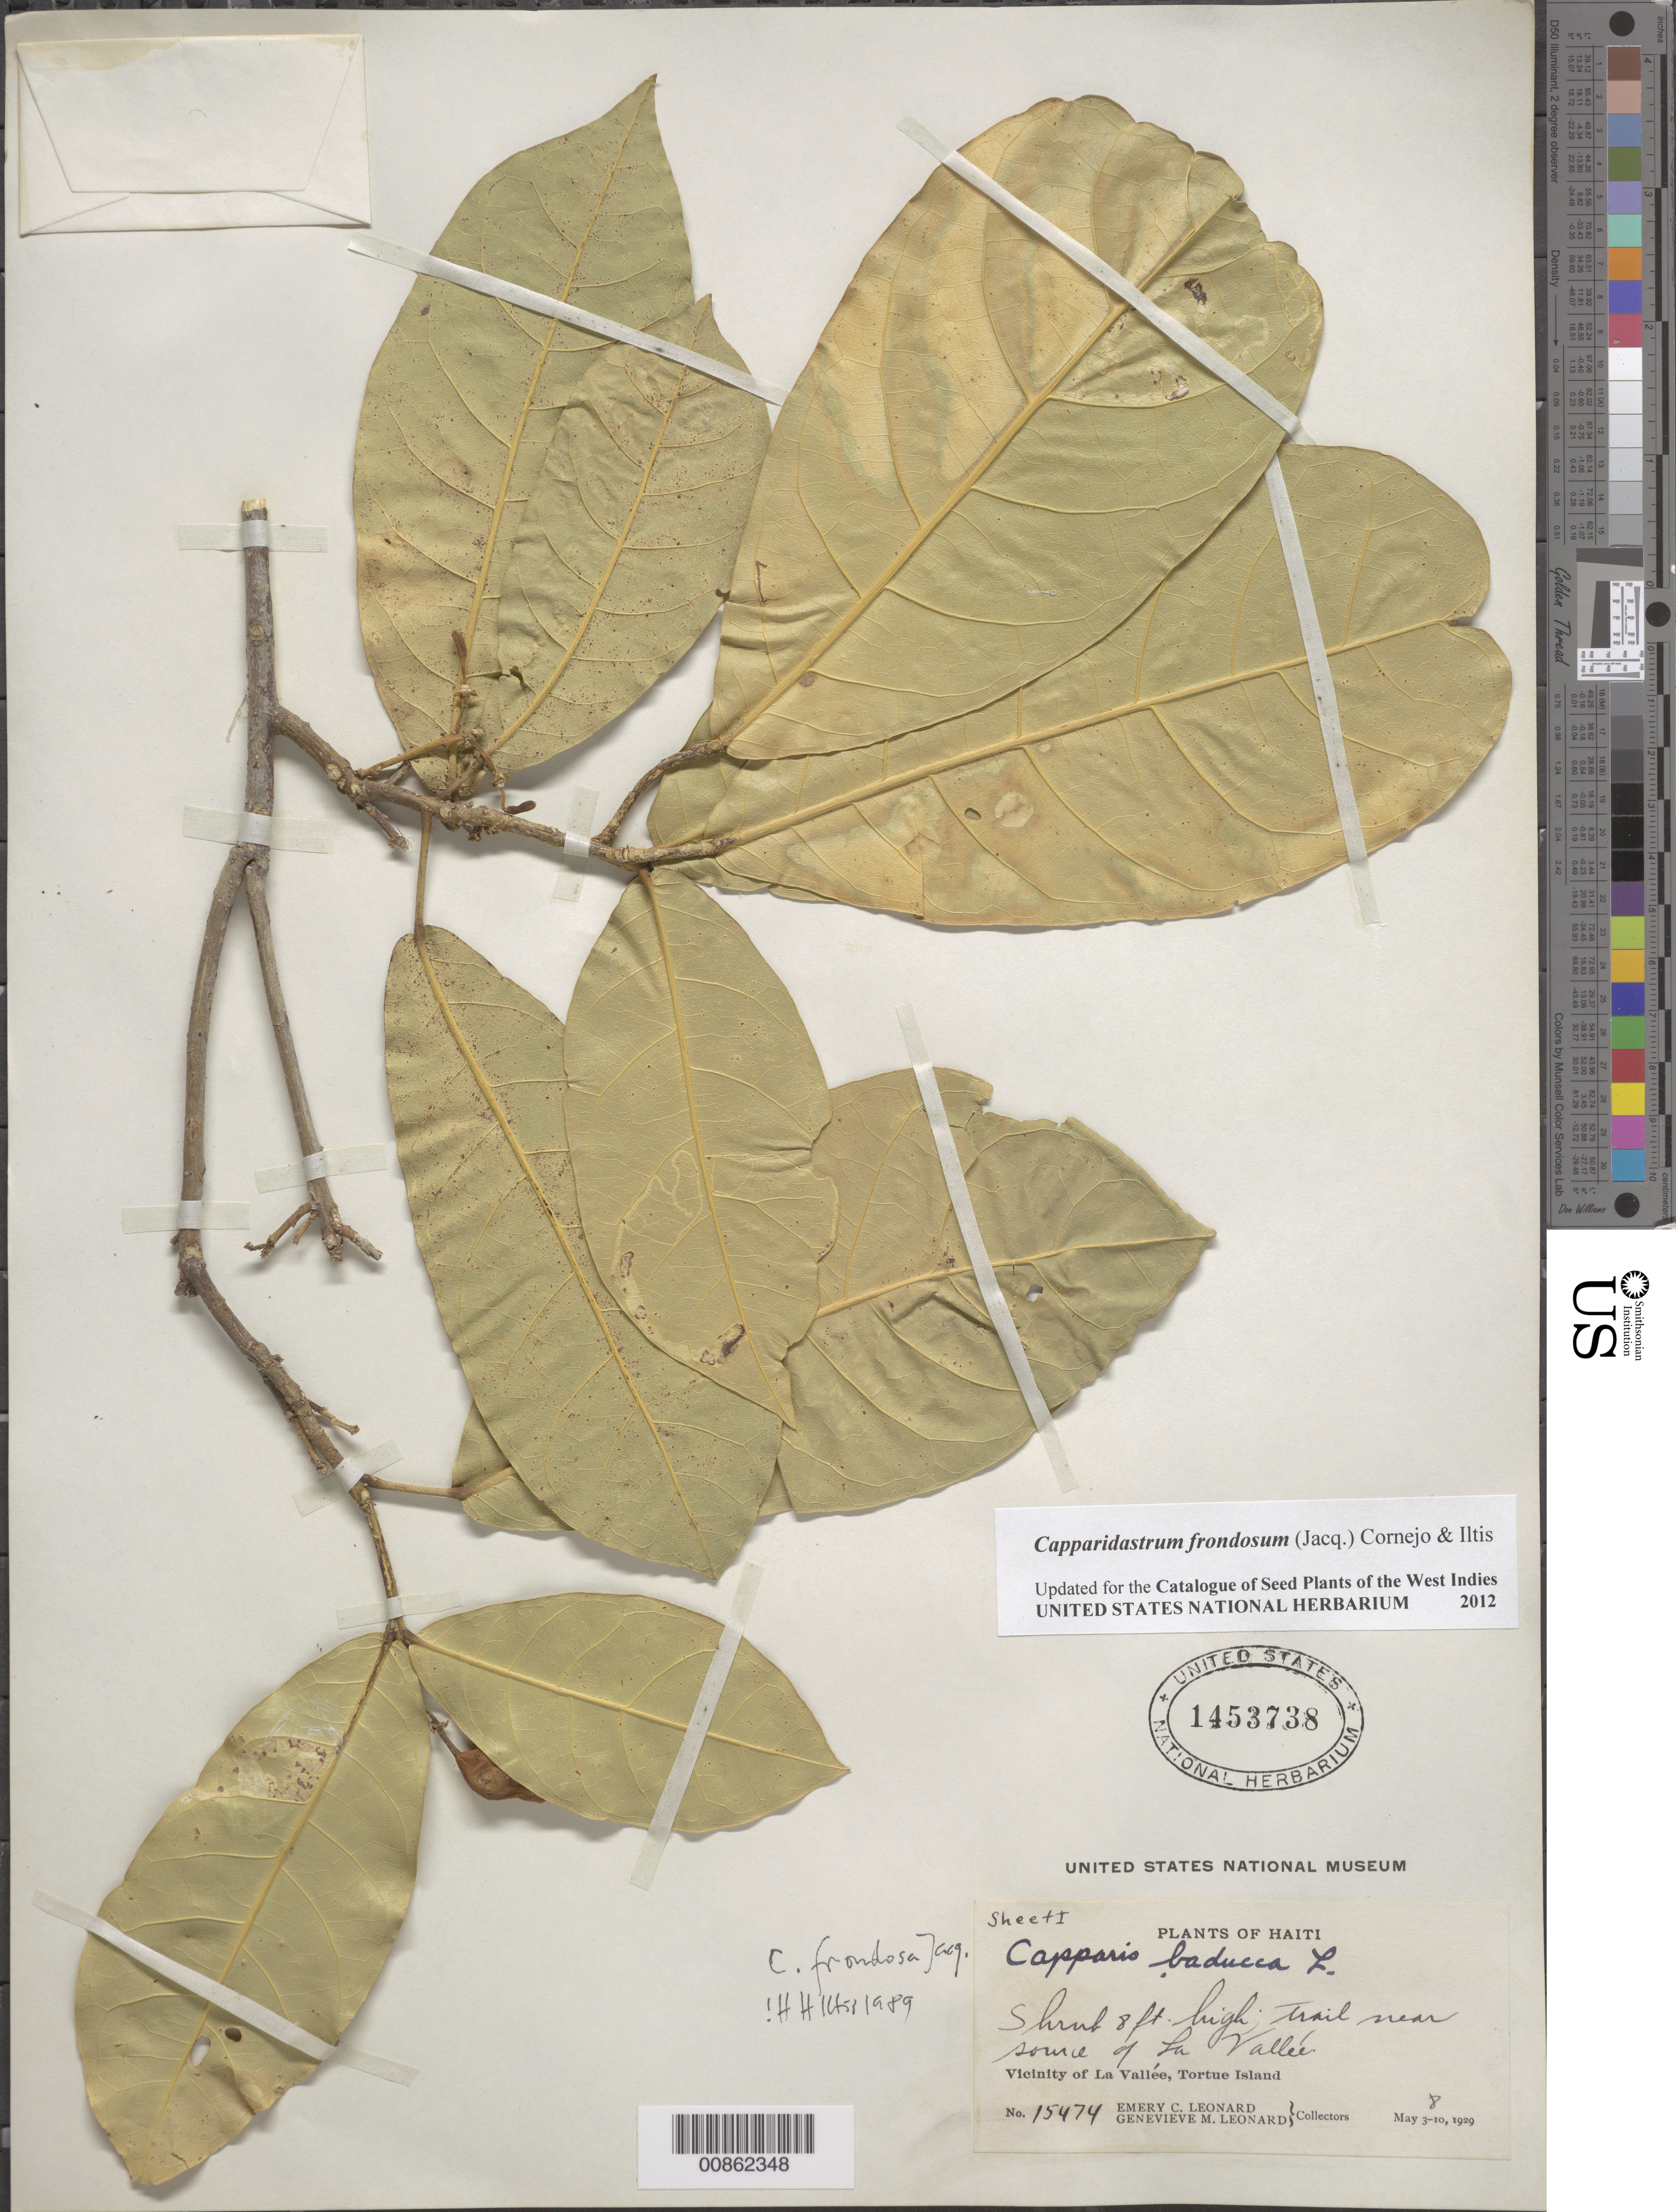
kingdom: Plantae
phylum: Tracheophyta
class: Magnoliopsida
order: Brassicales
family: Capparaceae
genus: Capparidastrum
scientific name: Capparidastrum frondosum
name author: (Jacq.) Cornejo & Iltis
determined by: Iltis, Hugh Hellmut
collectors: E. C. Leonard & G. M. Leonard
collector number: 15474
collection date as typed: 08 May 1929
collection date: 1929-05-08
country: Haiti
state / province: Nord-Óuest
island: Île de la Tortue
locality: Vicinity of La Vallée, Tortue Island. Trail near source of La Vallée.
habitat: Trail near source.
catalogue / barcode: US 1453738